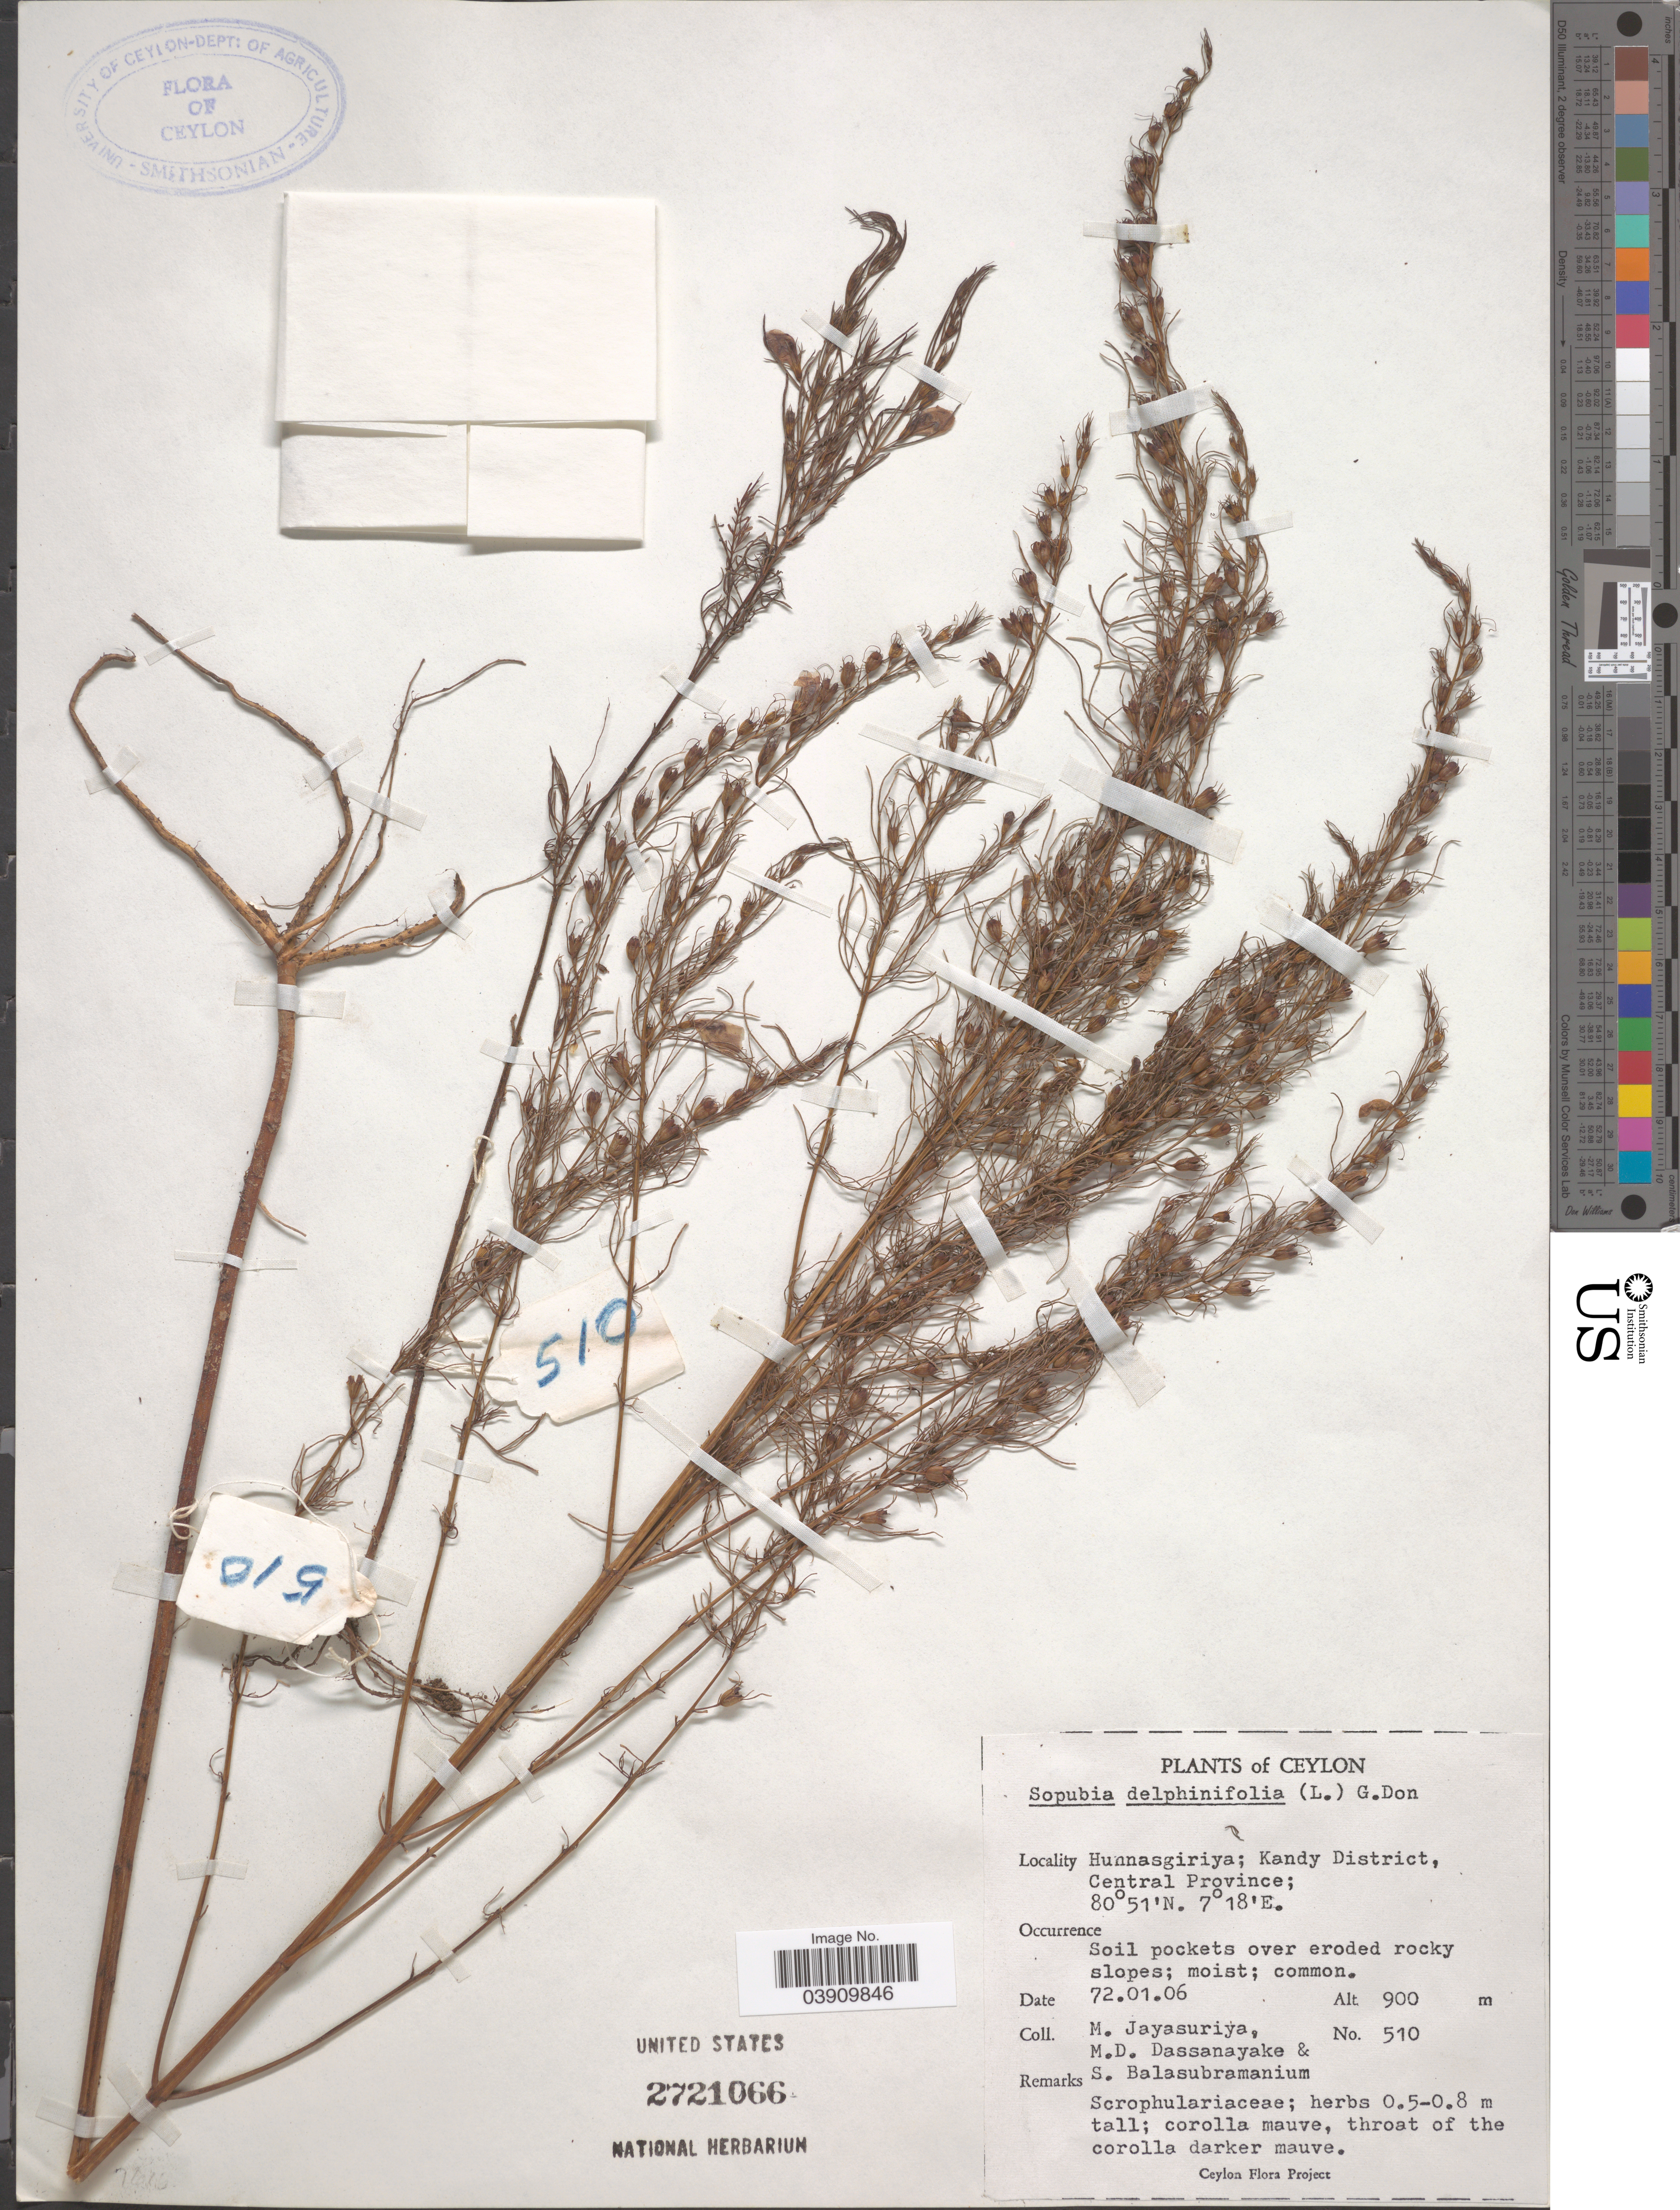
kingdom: Plantae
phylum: Tracheophyta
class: Magnoliopsida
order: Lamiales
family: Orobanchaceae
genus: Sopubia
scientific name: Sopubia delphinifolia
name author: G. Don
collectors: M. Jayasuriya, M. D. Dassanayake & S. Balasubramanium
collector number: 510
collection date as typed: Transcribed d/m/y: 6/1/72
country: Sri Lanka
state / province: Central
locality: Ceylon. Hunnasgiriya; Kandy District.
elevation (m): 900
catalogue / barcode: US 2721066